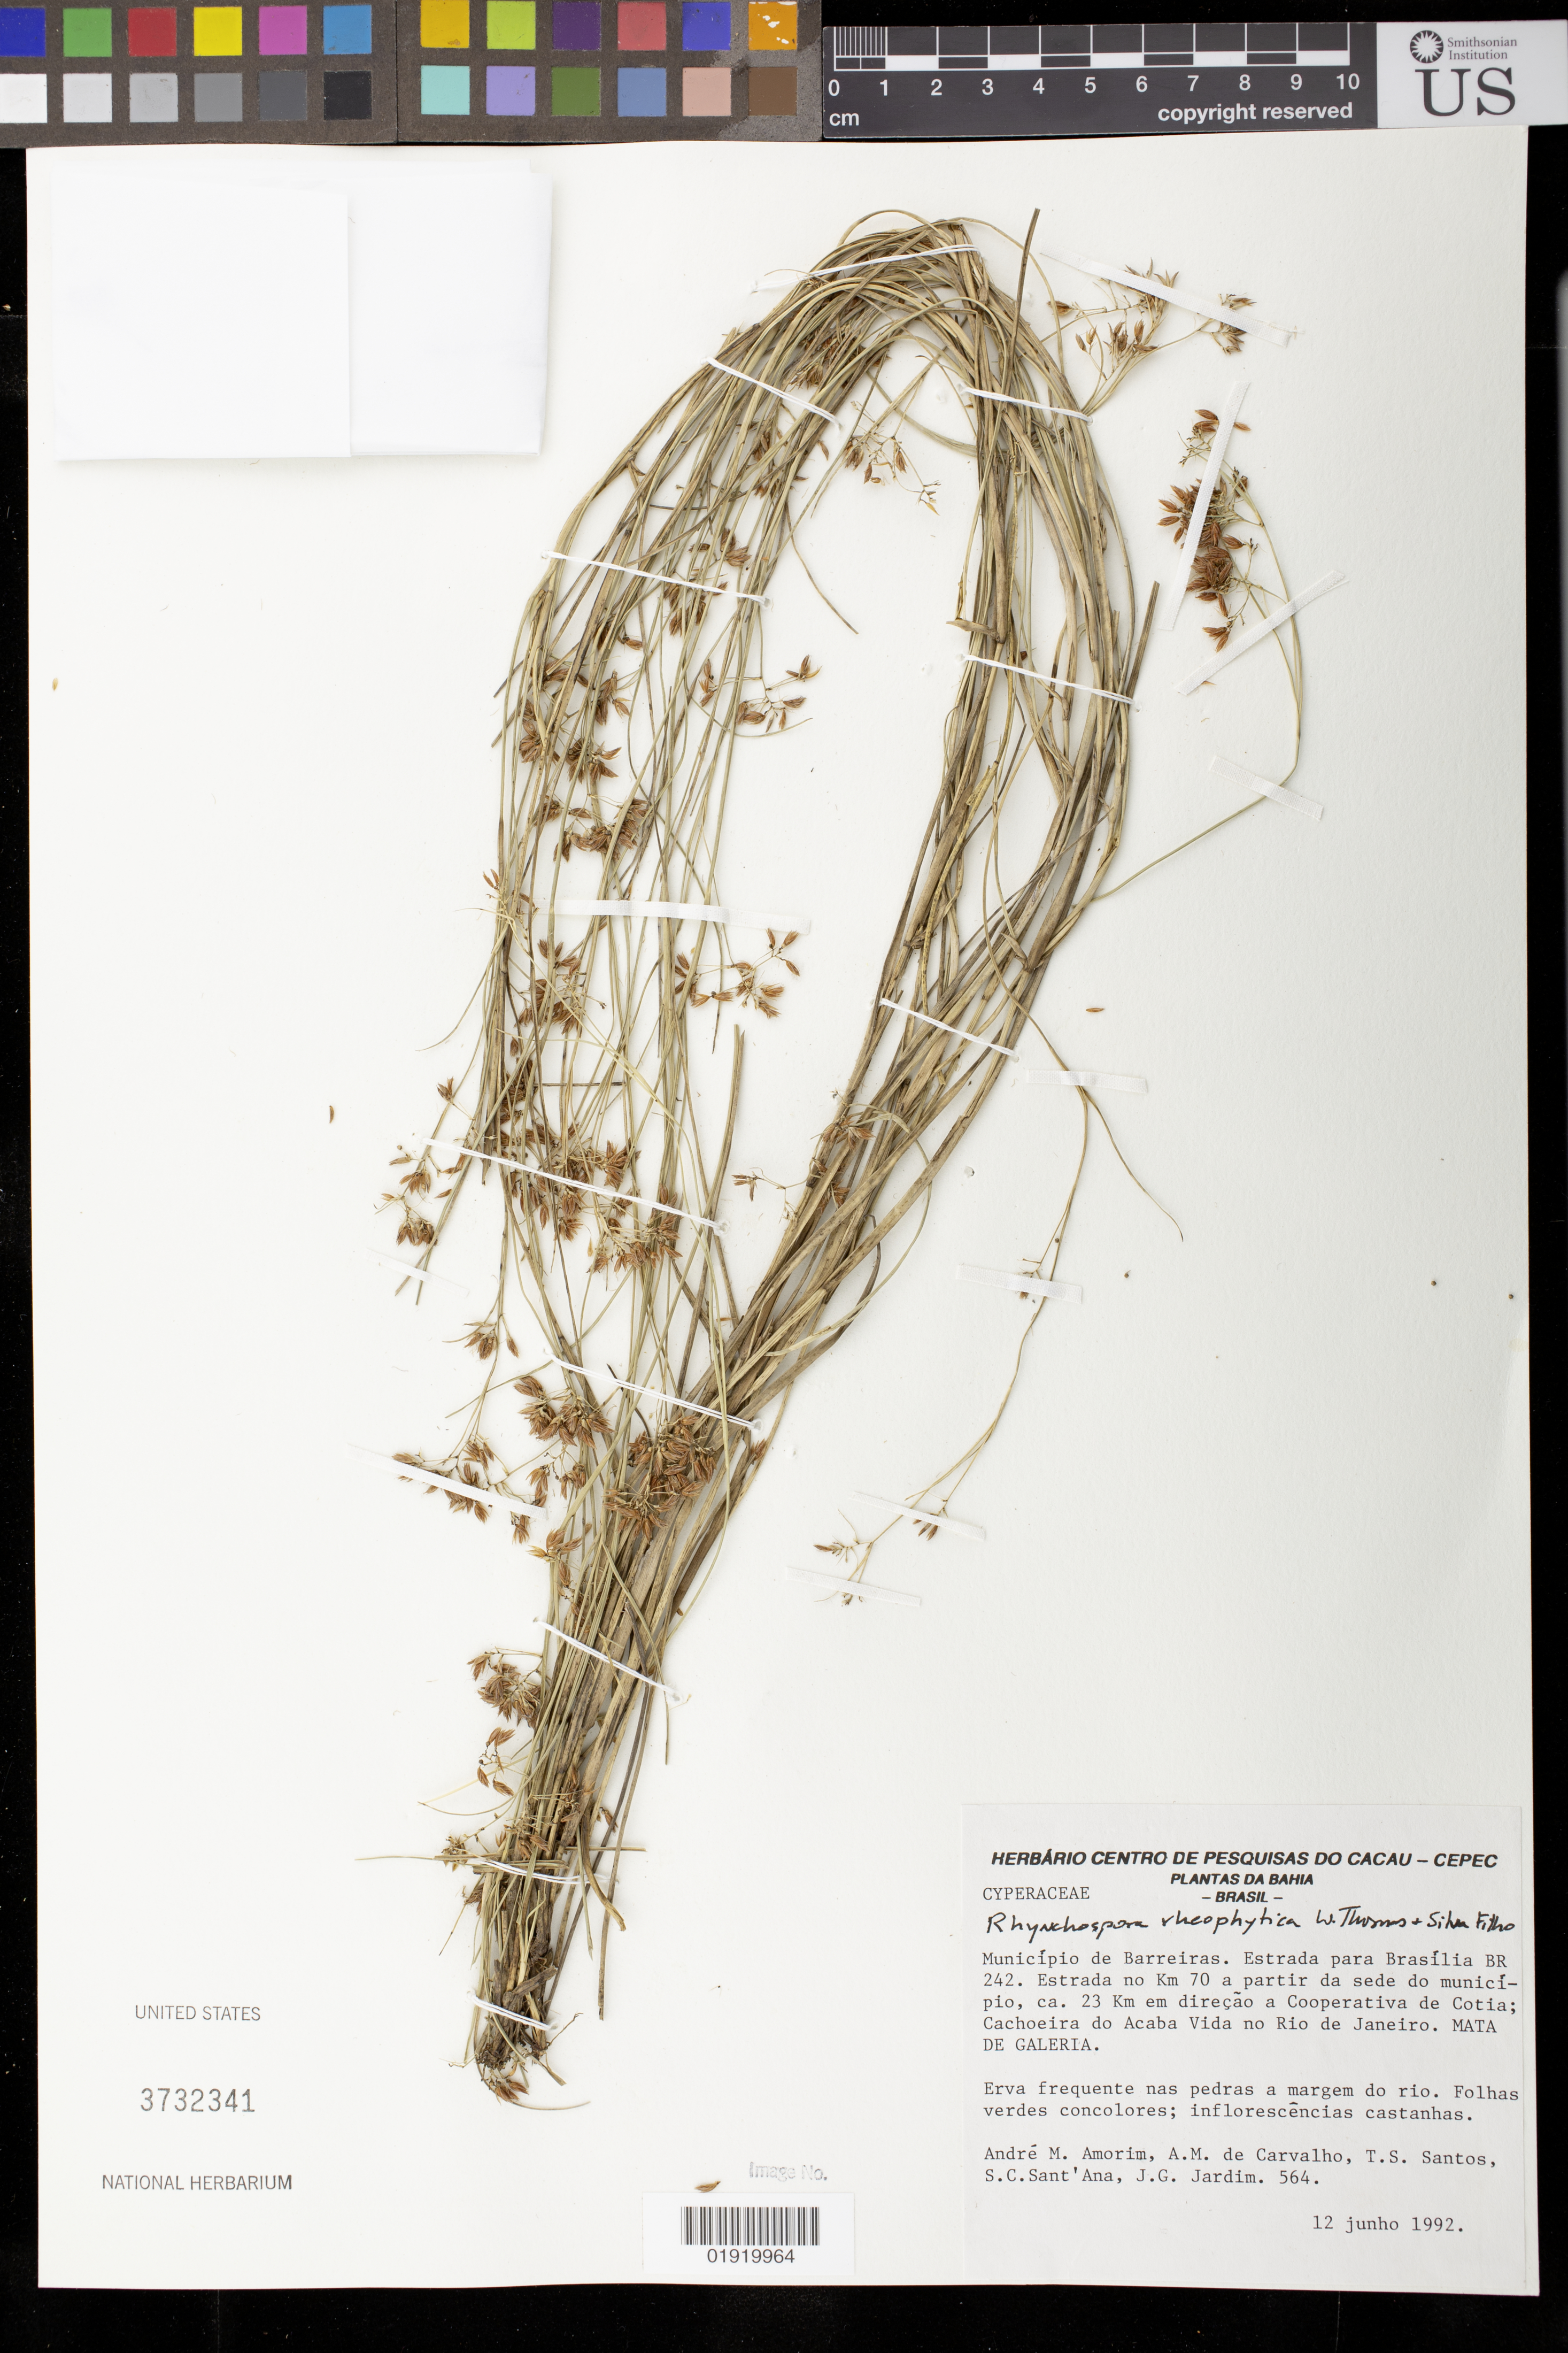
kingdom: Plantae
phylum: Tracheophyta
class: Liliopsida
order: Poales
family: Cyperaceae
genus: Rhynchospora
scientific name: Rhynchospora rheophytica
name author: W.W. Thomas & Silva Filho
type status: Isotype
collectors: A. M. Amorim, A. M. Carvalho, T. S. Santos, S. C. Sant'Ana & J. Jardim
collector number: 564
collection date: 1992-06-12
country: Brazil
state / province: Bahia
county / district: Barreiras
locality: Municipio de Barreiras. Estrada para Brasília BR 242. estrada no km 70 a partir da sede dounicípio, ca. 23 km em direção a Cooperativa de Cotia; Cachoeira do Acaba Vida no Rio de Janeiro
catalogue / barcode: US 3732341